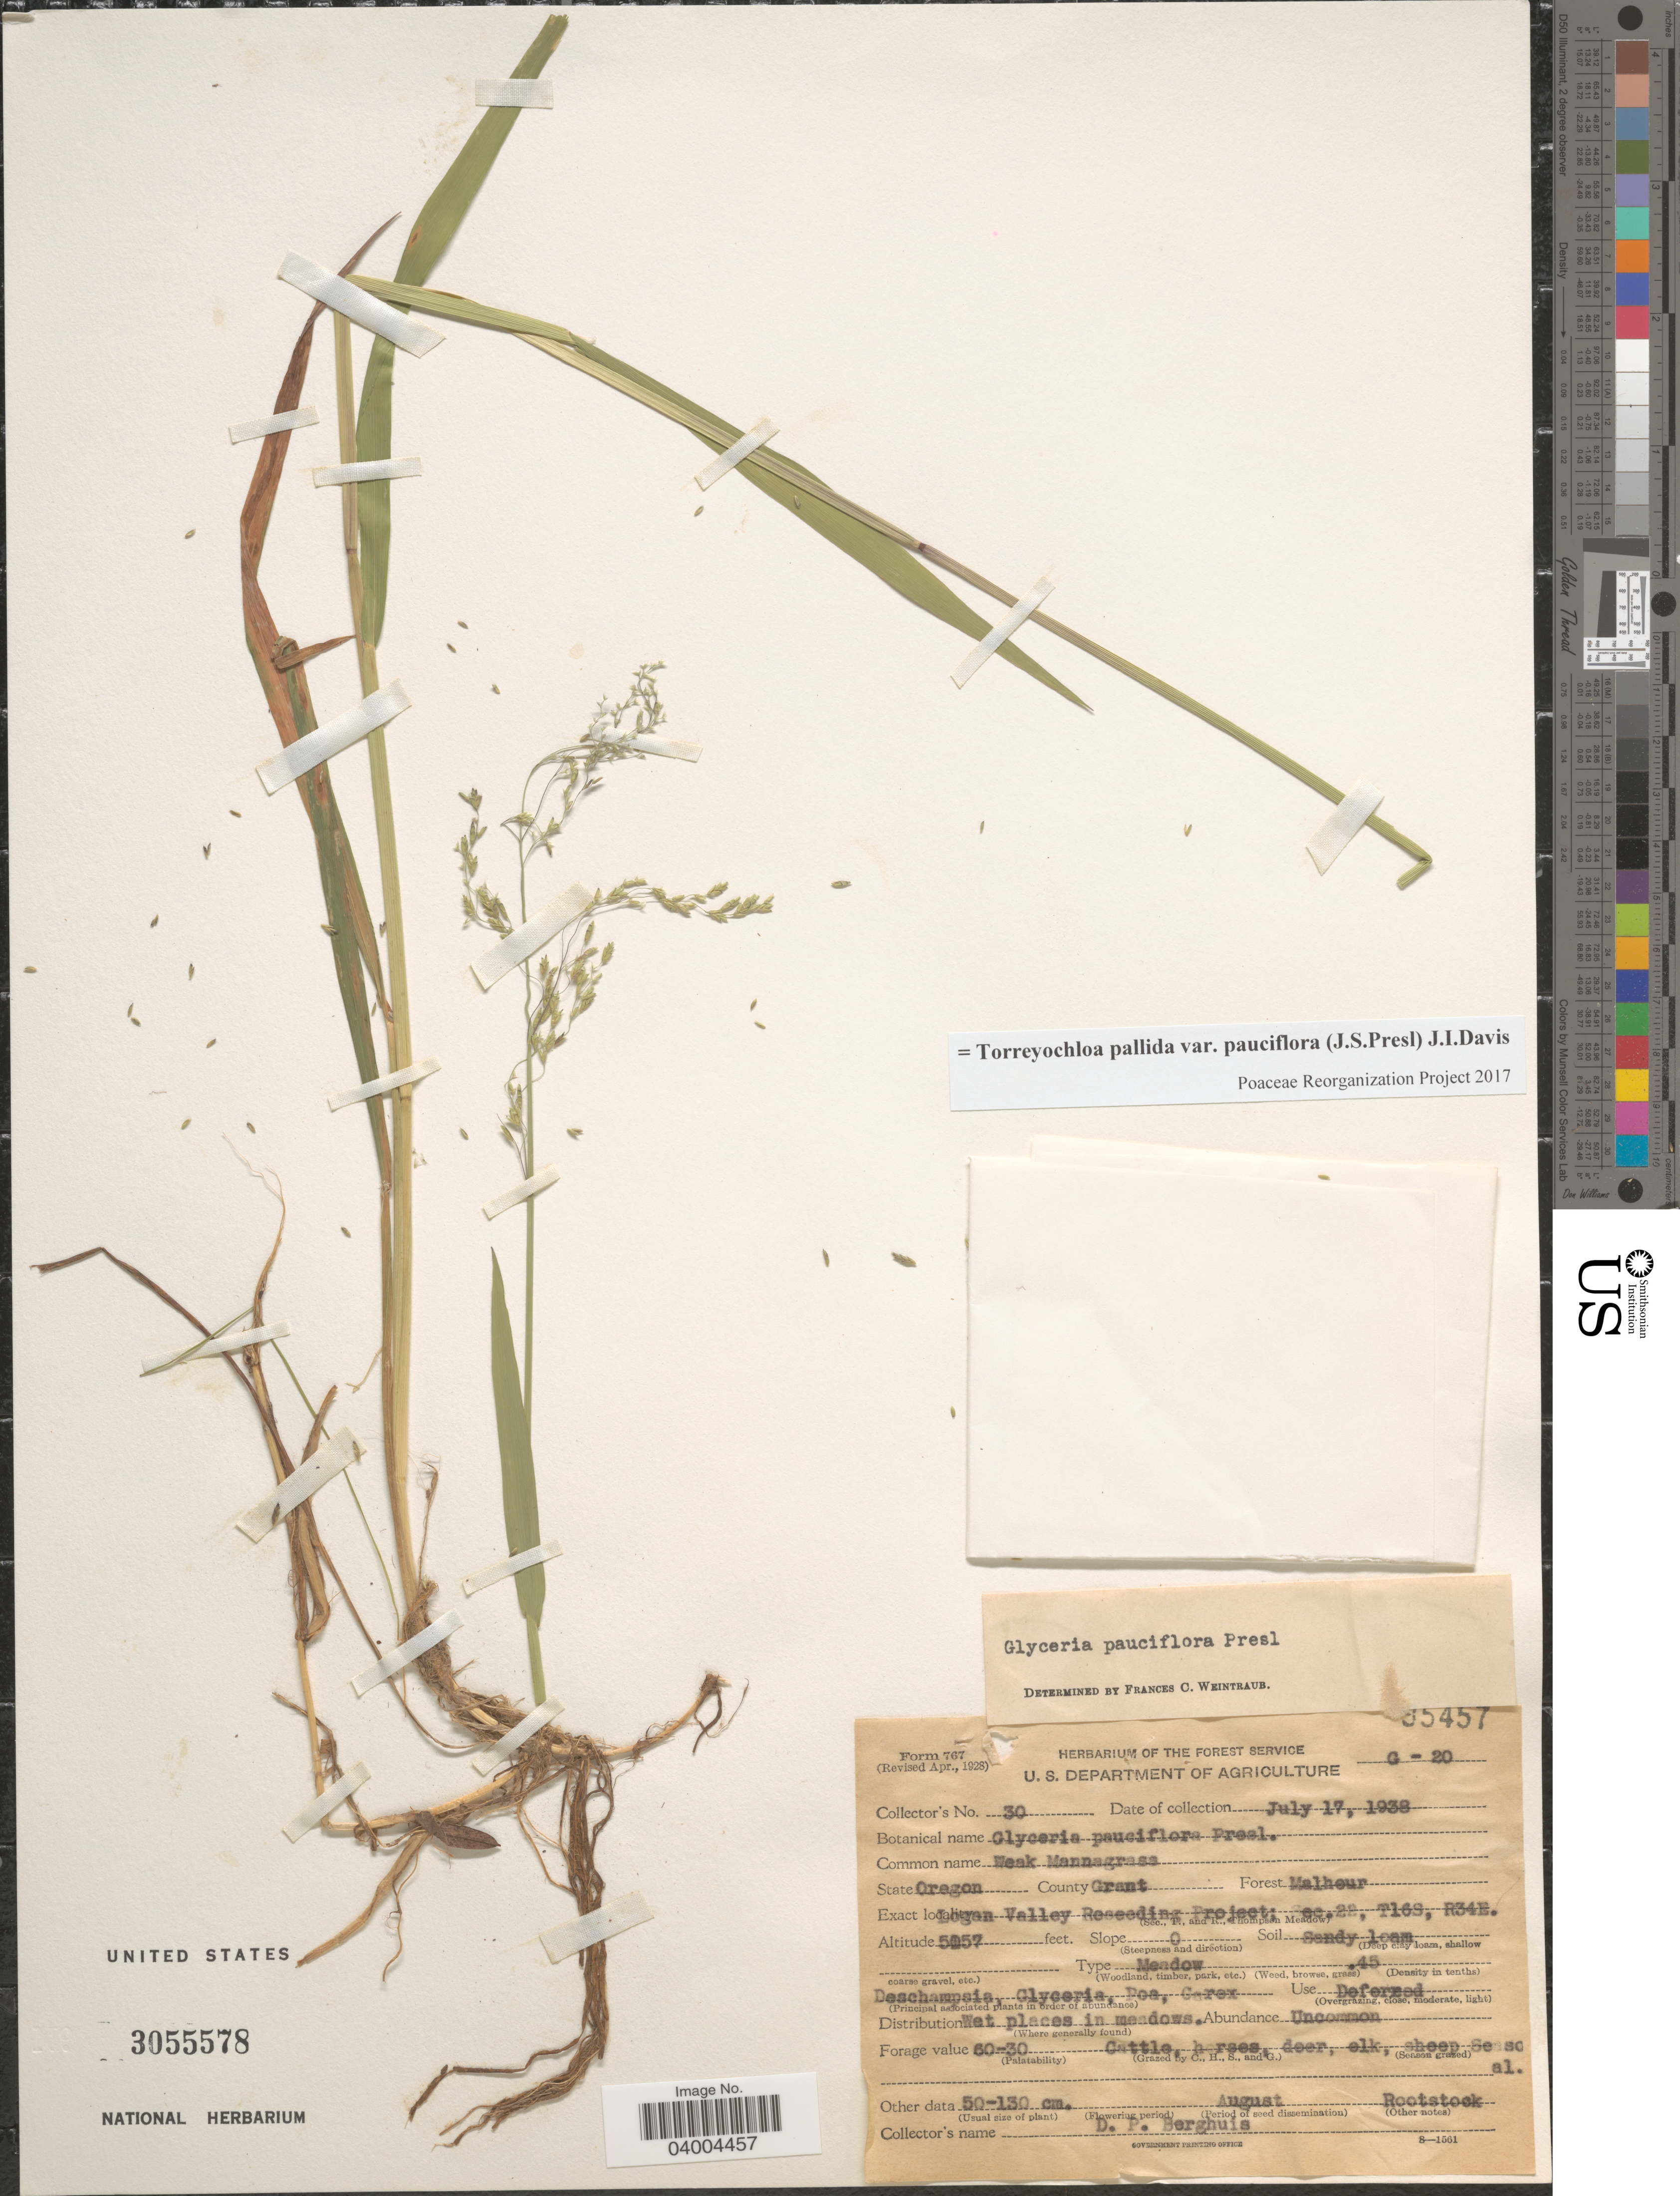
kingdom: Plantae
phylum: Tracheophyta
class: Liliopsida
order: Poales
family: Poaceae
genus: Torreyochloa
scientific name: Torreyochloa pallida var. pauciflora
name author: (J. Presl) J.I. Davis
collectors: D. Berghuis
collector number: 30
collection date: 1938-07-17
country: United States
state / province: Oregon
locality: County Grant. Forest Malheur. Logan Valley Reseeding Project: Sec.22, T16S, R34E.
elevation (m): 1541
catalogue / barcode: US 3055578